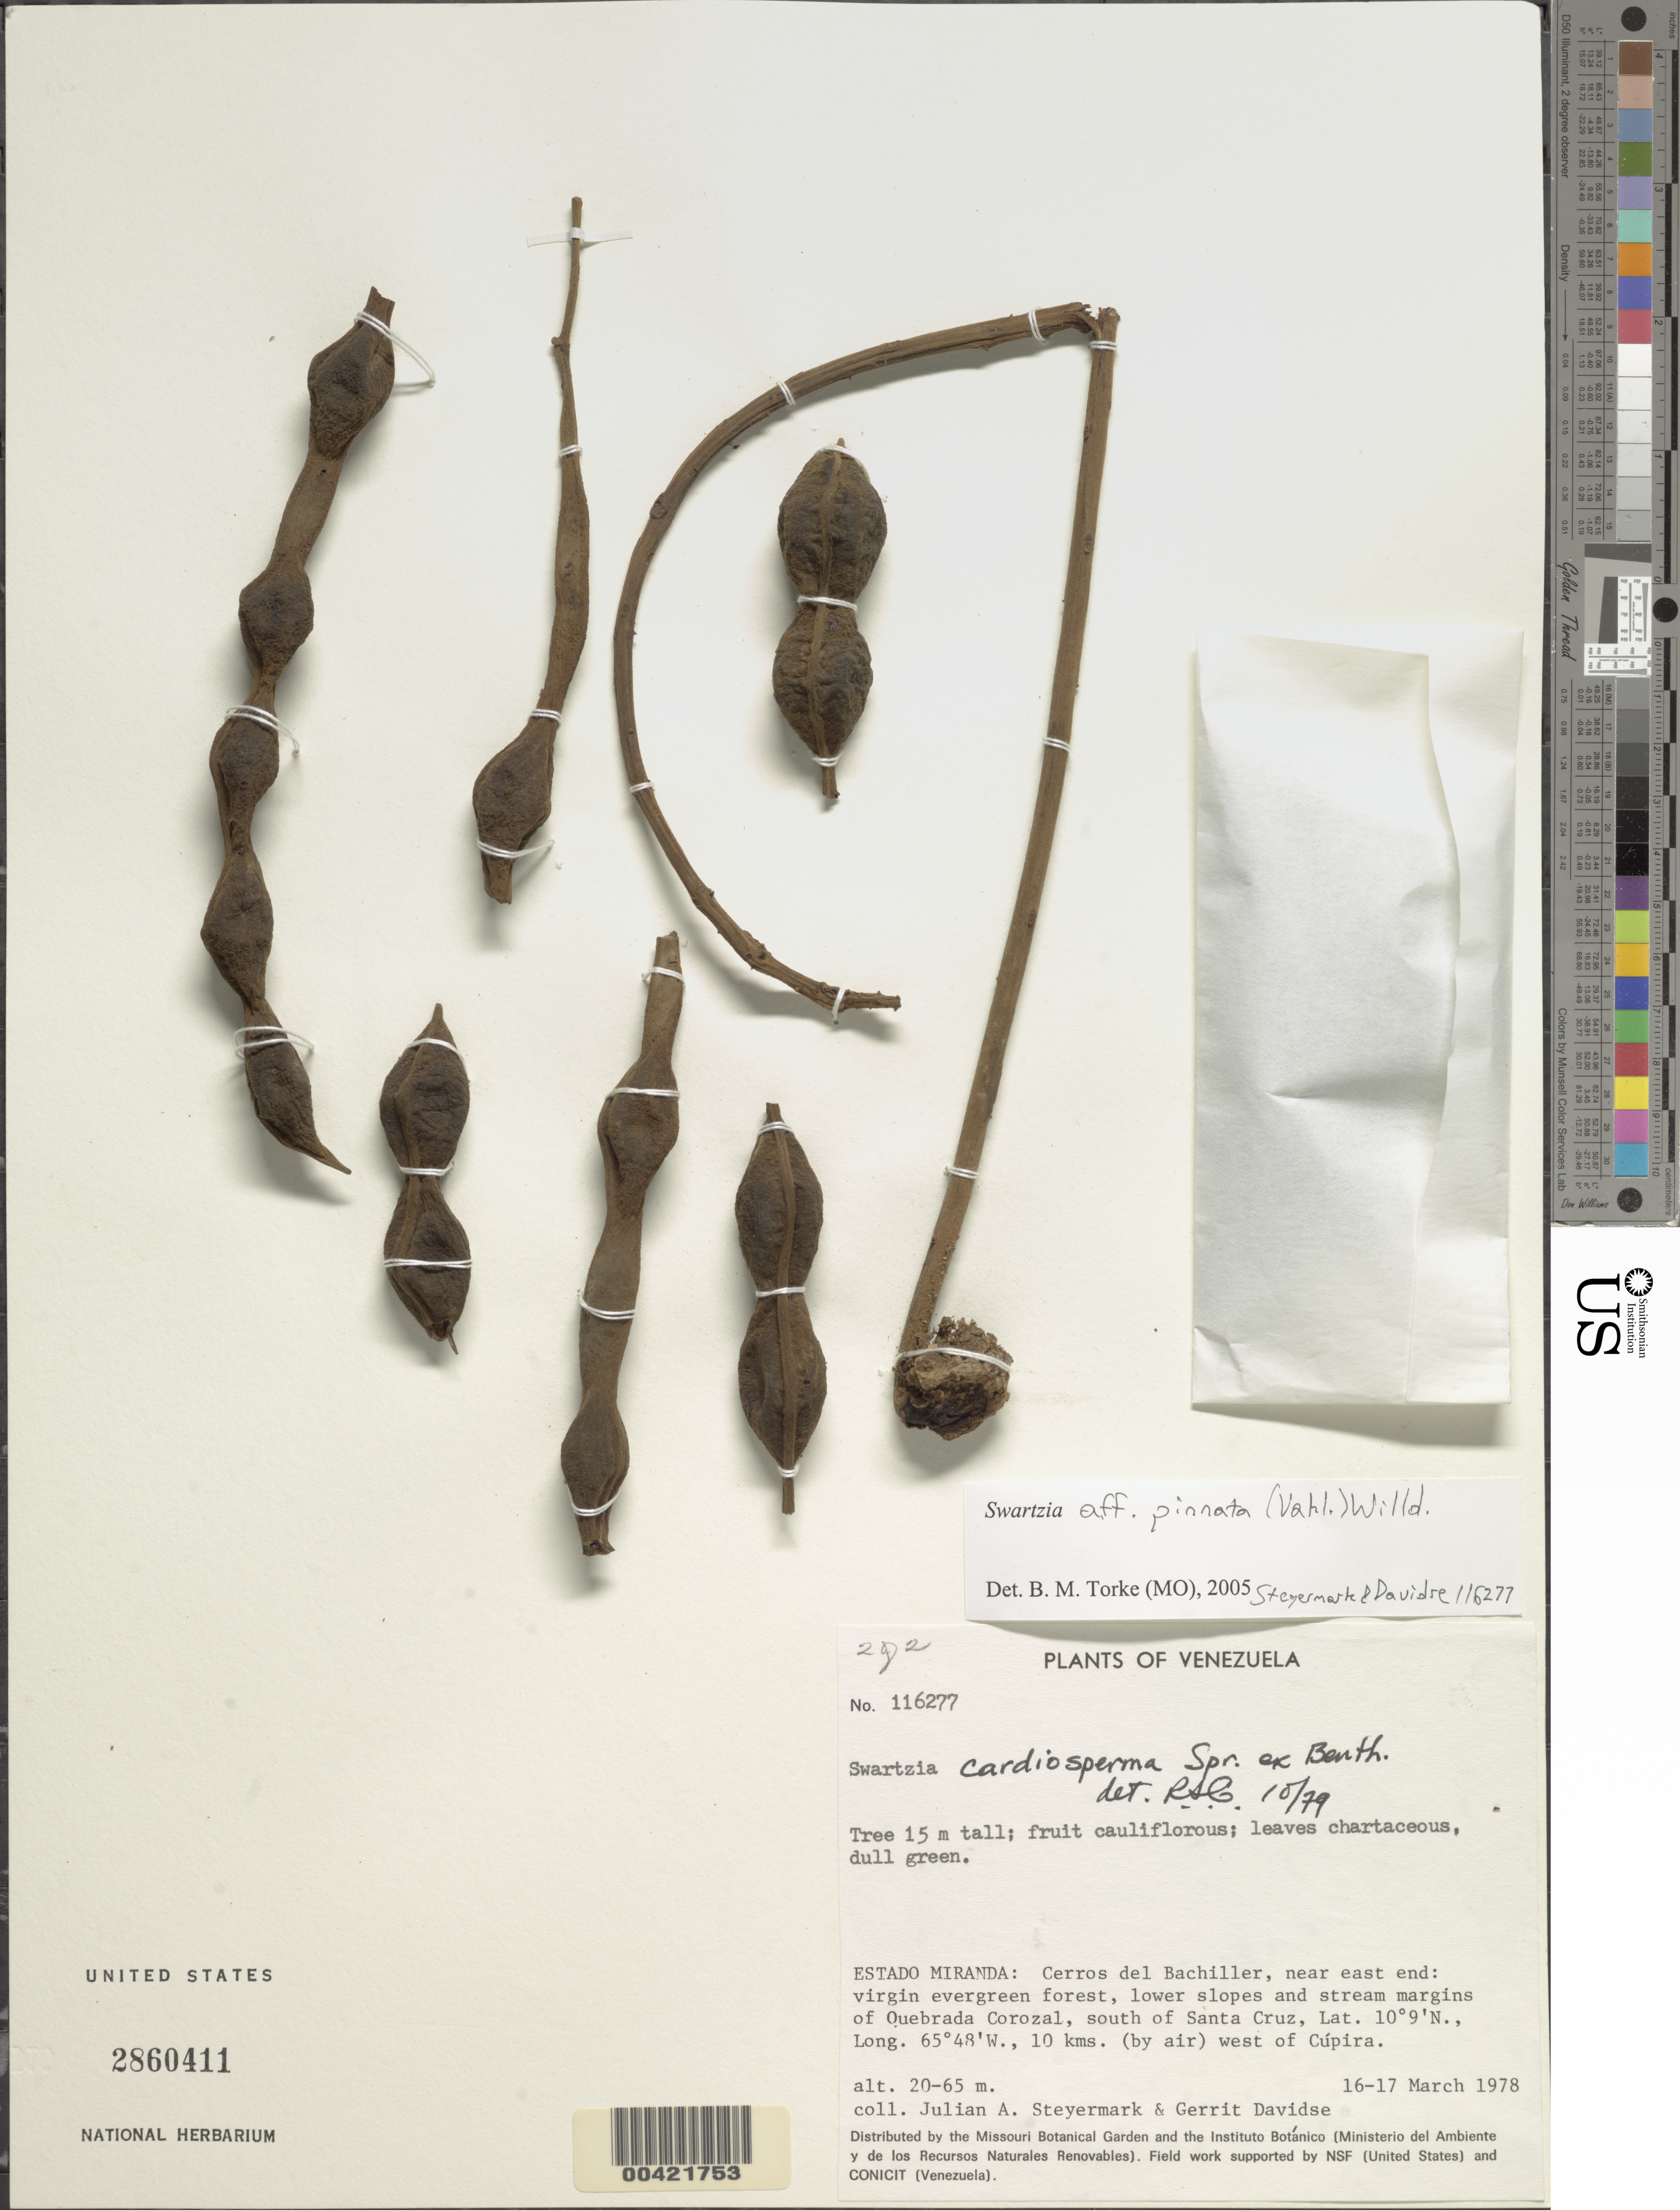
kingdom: Plantae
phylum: Tracheophyta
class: Magnoliopsida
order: Fabales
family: Fabaceae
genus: Swartzia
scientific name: Swartzia pinnata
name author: (Vahl) Willd.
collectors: J. Steyermark & G. Davidse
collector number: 116277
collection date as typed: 16 Mar 1978 to 17 Mar 1978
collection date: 1978-03-16/1978-03-17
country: Venezuela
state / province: Miranda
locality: Cerros del Bachiller, near E end; Quebrada Corozal; S of Santa Cruz; 10 kms (by air) W of Cupira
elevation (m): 20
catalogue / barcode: US 2860411